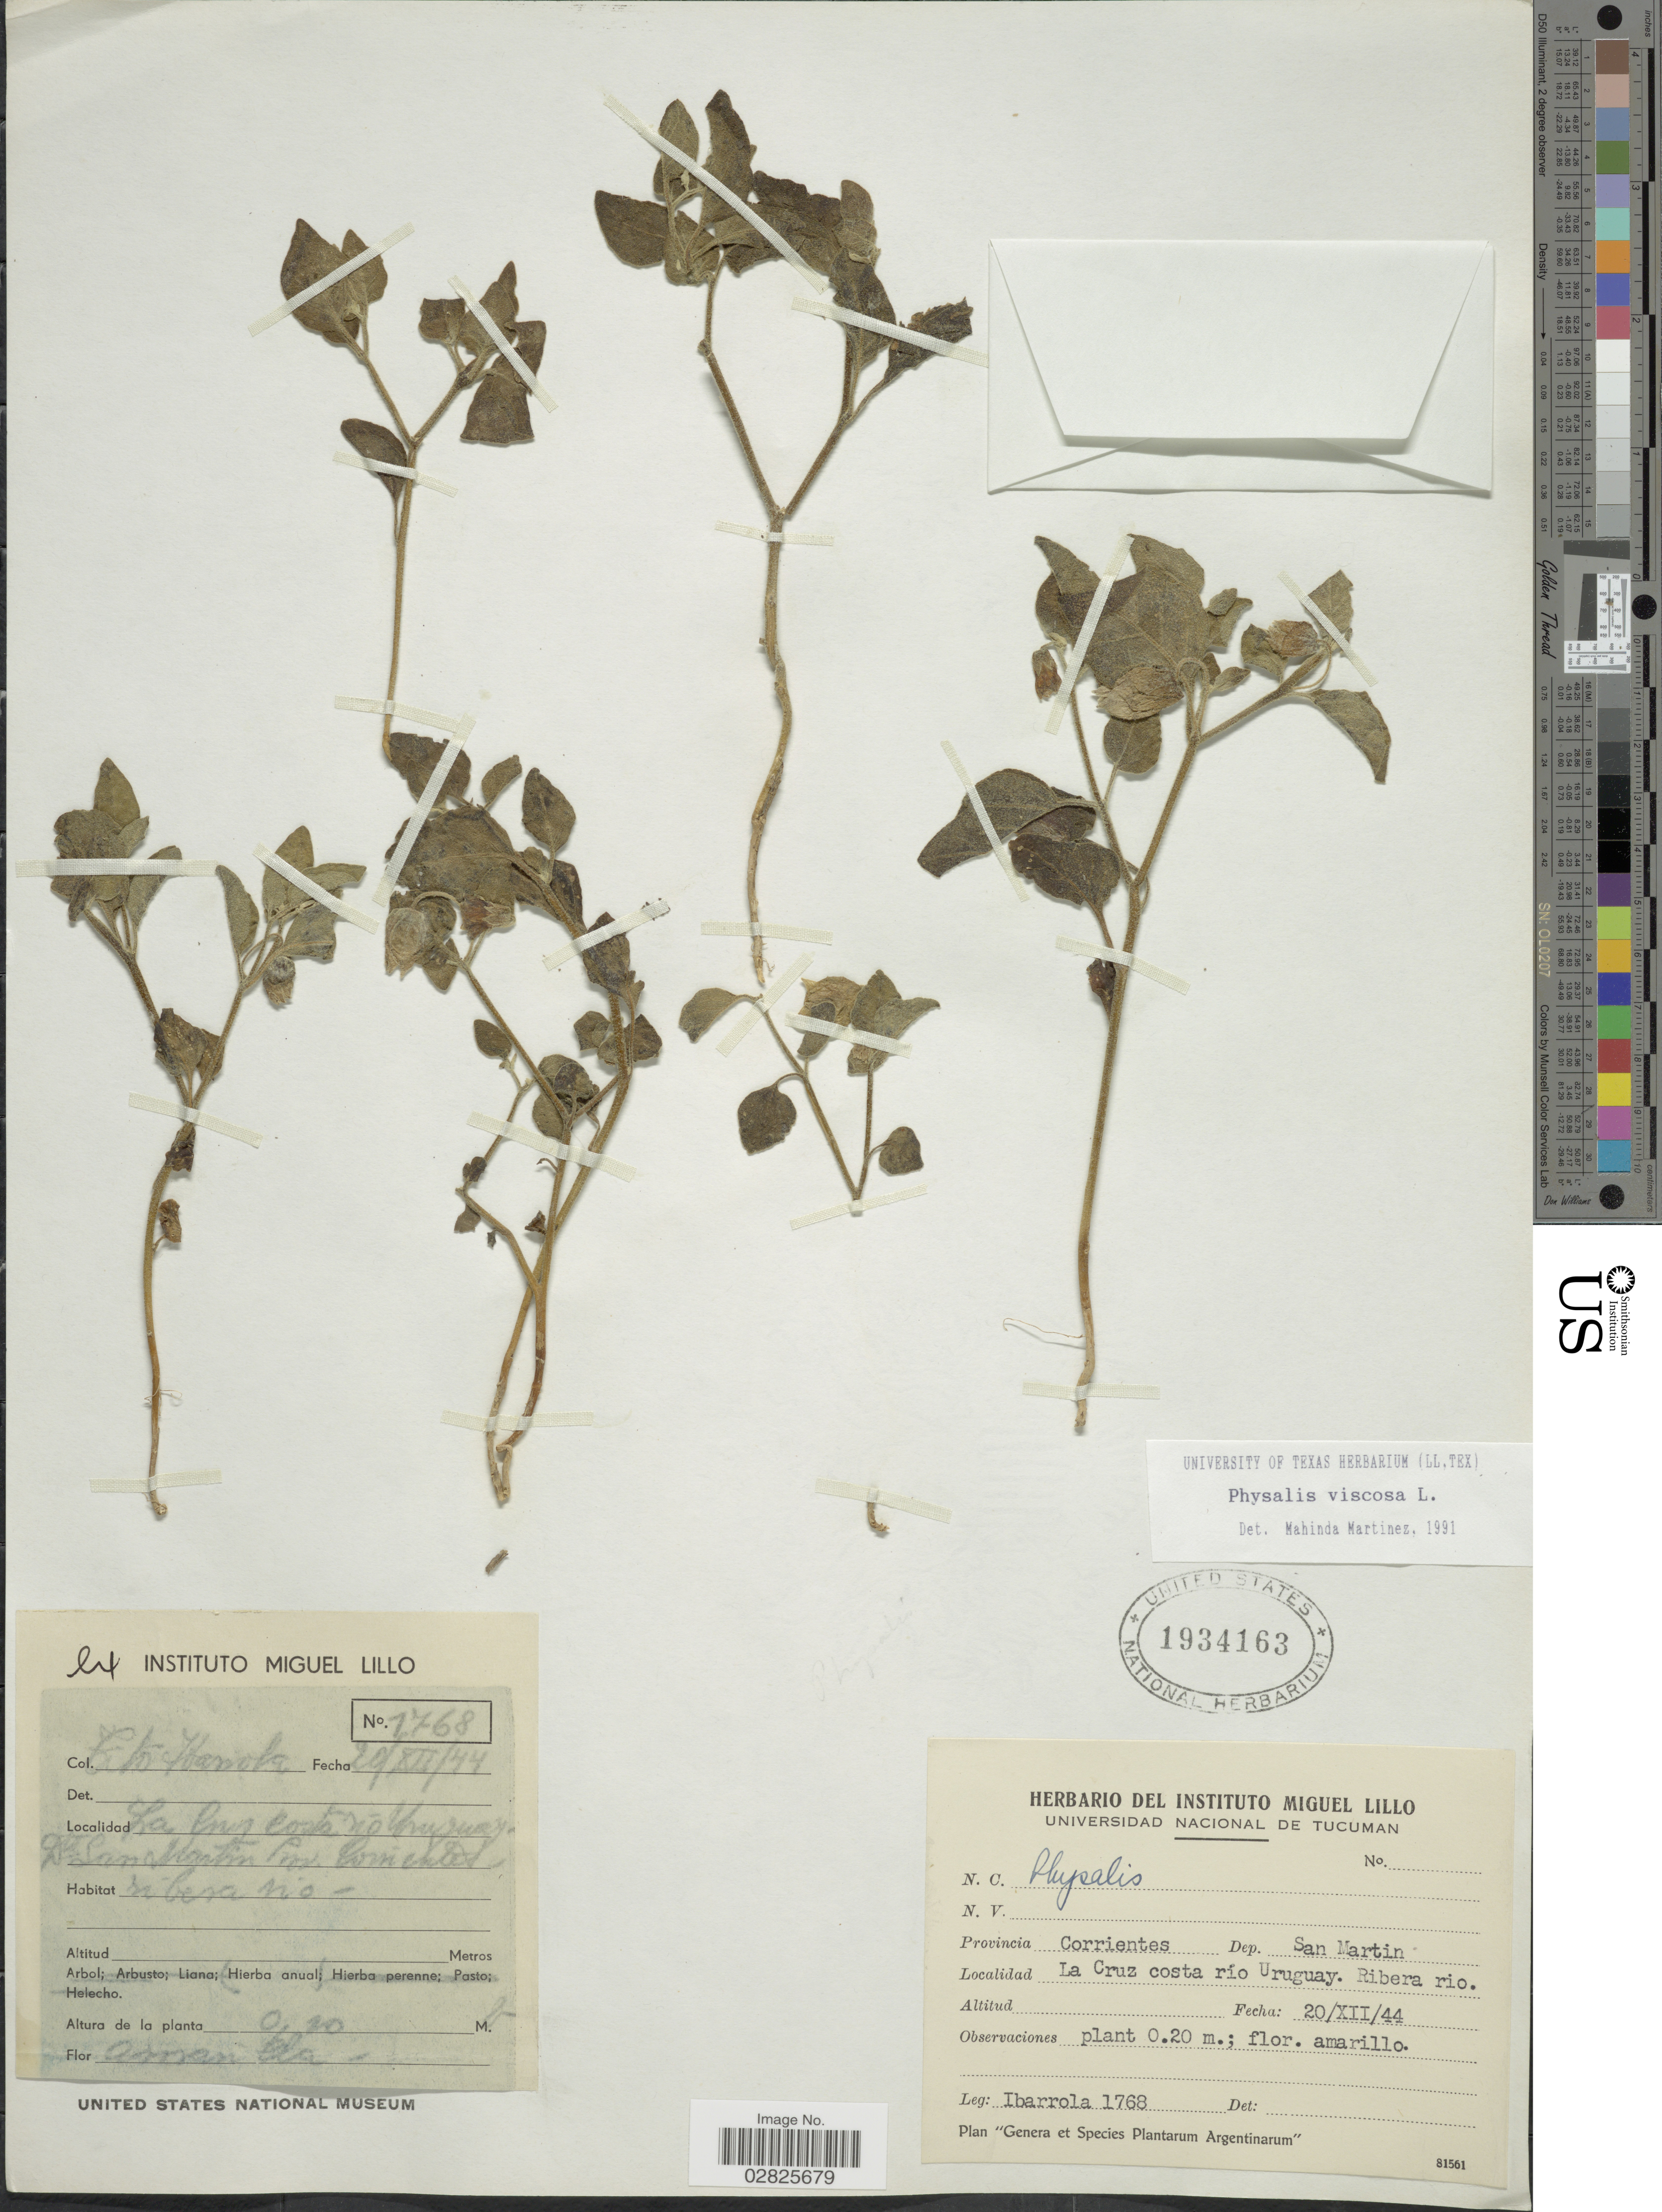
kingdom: Plantae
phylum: Tracheophyta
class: Magnoliopsida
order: Solanales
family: Solanaceae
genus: Physalis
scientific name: Physalis viscosa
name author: L.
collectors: T. Ibarrola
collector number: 1768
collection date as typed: Transcribed d/m/y: 20/12/44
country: Argentina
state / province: Corrientes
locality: Dep. San Martin. La Cruz costa río Uruguay. Ribera rio.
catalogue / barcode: US 1934163